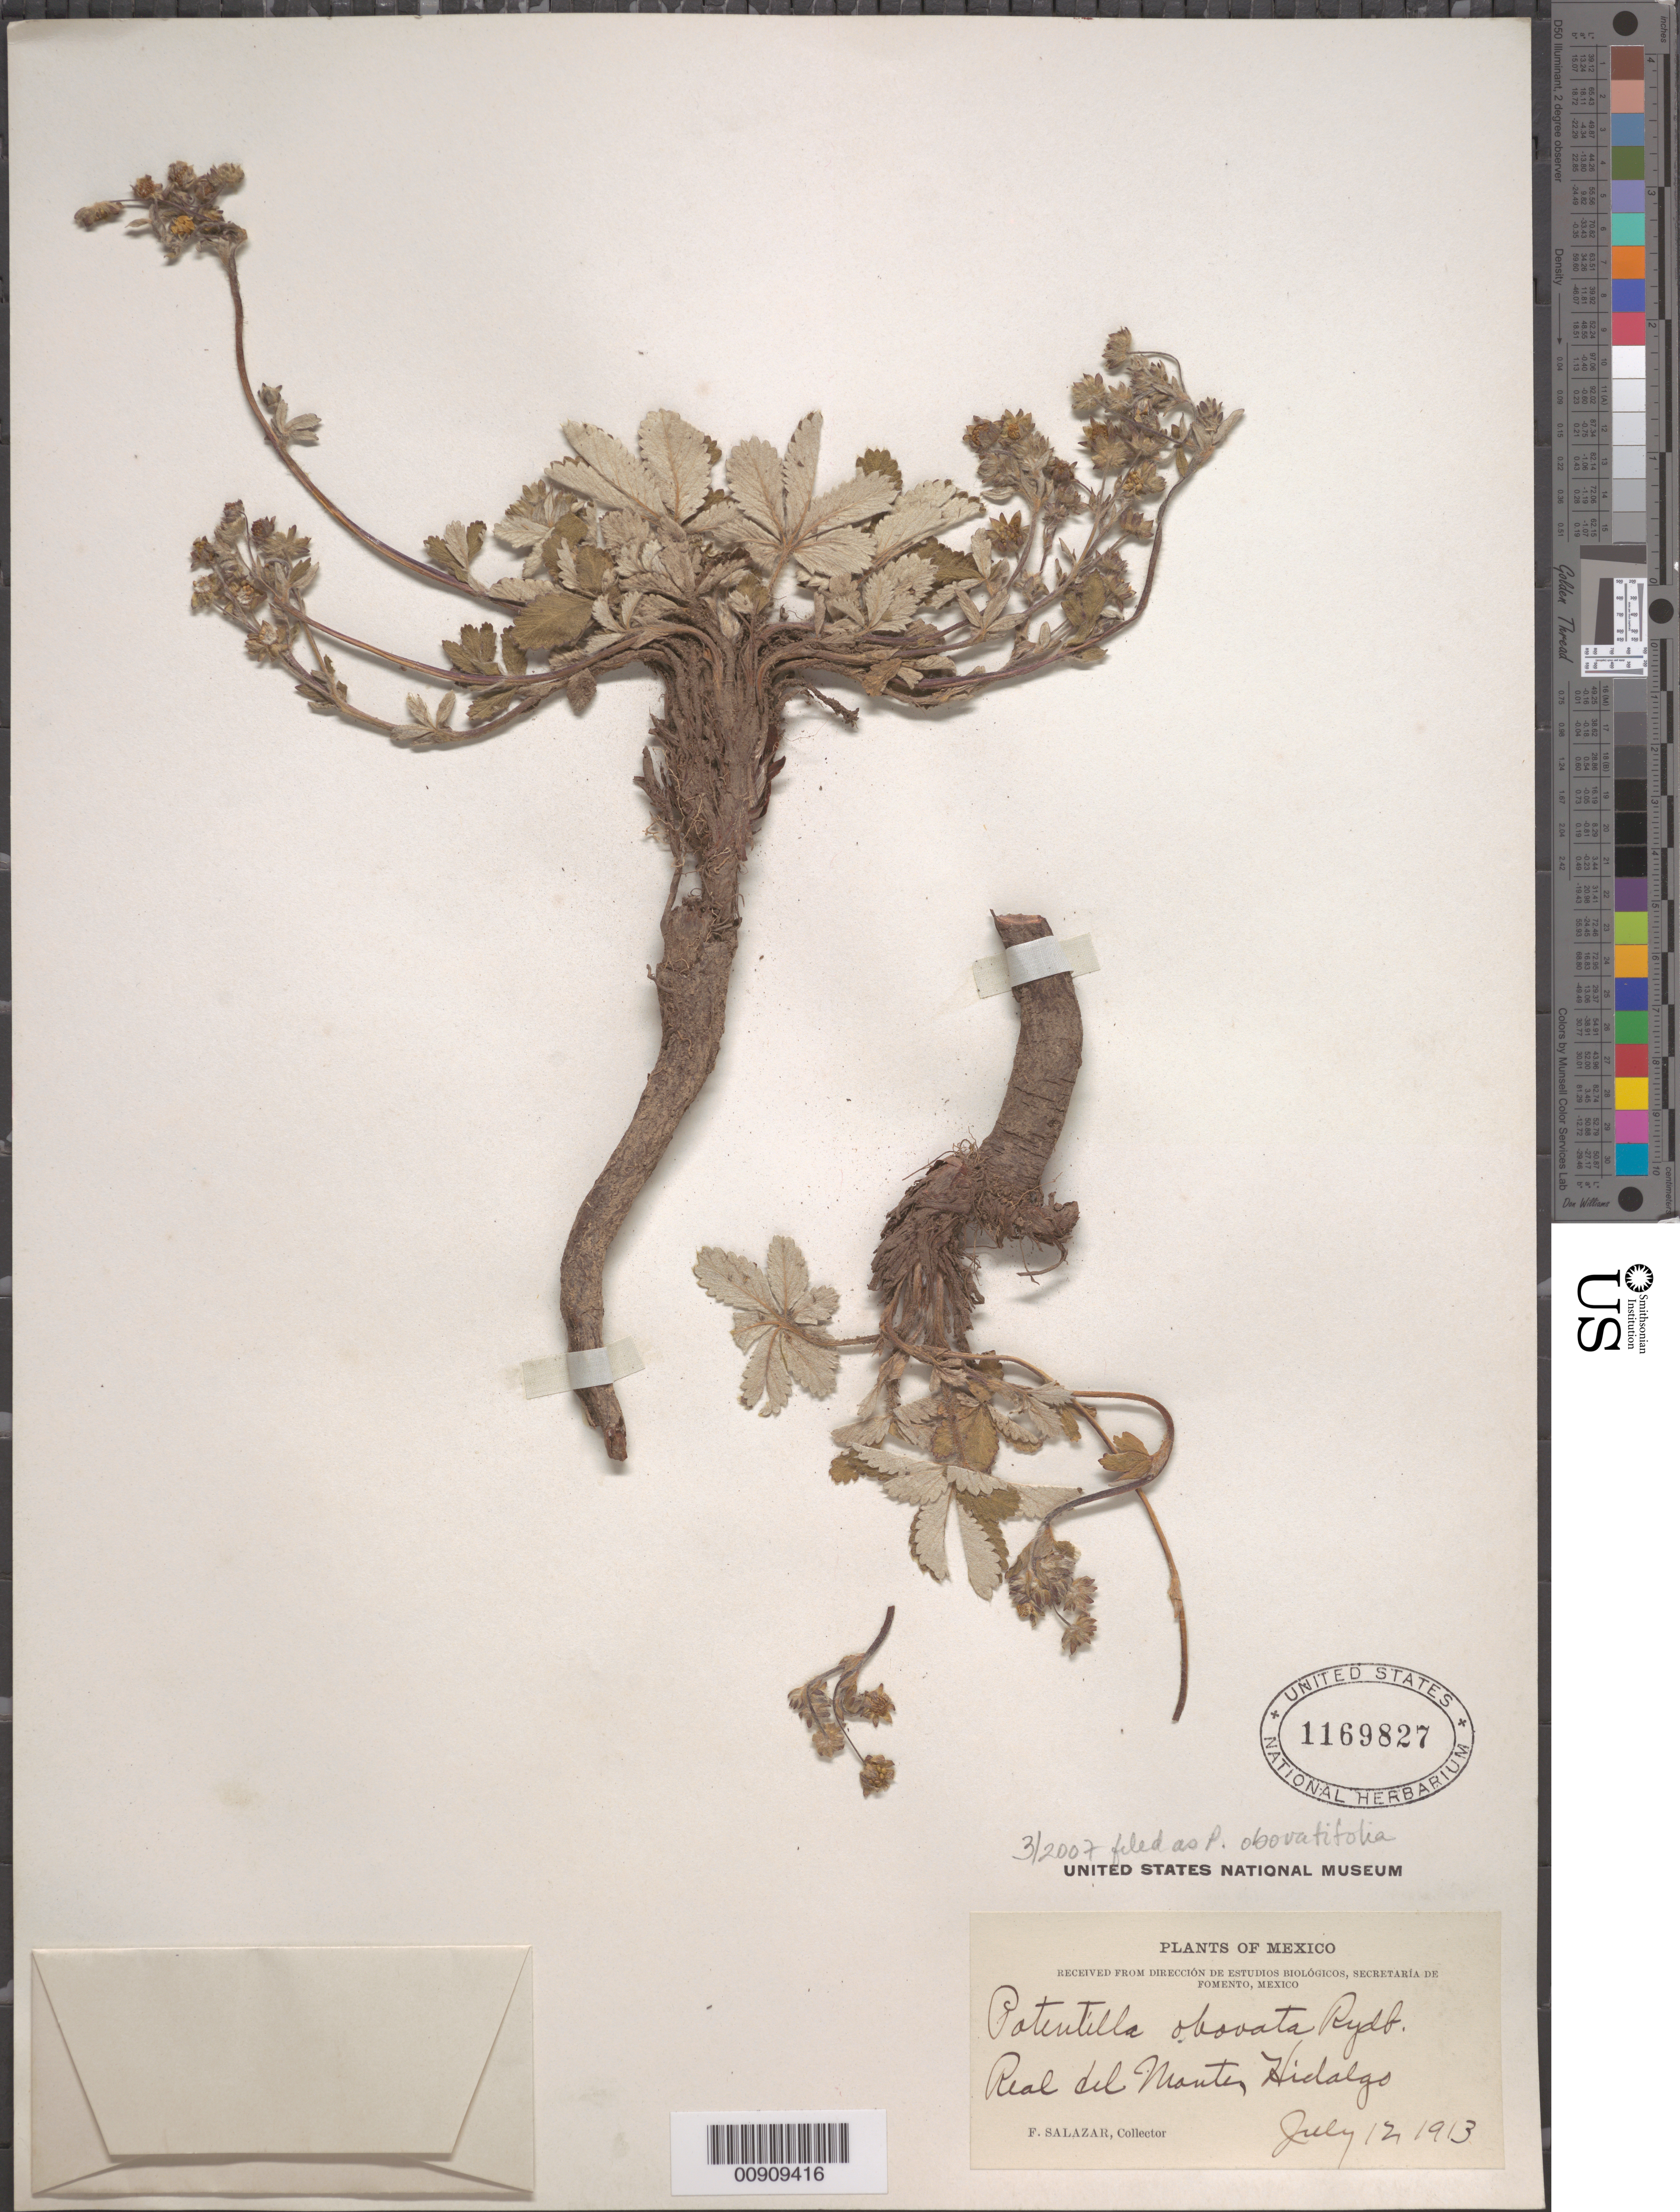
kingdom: Plantae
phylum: Tracheophyta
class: Magnoliopsida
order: Rosales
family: Rosaceae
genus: Potentilla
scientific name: Potentilla obovatifolia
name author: Rydb.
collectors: F. Salazar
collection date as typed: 12 Jul 1913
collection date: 1913-07-12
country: Mexico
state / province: Hidalgo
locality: Real del Monte, Hidalgo.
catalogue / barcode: US 1169827